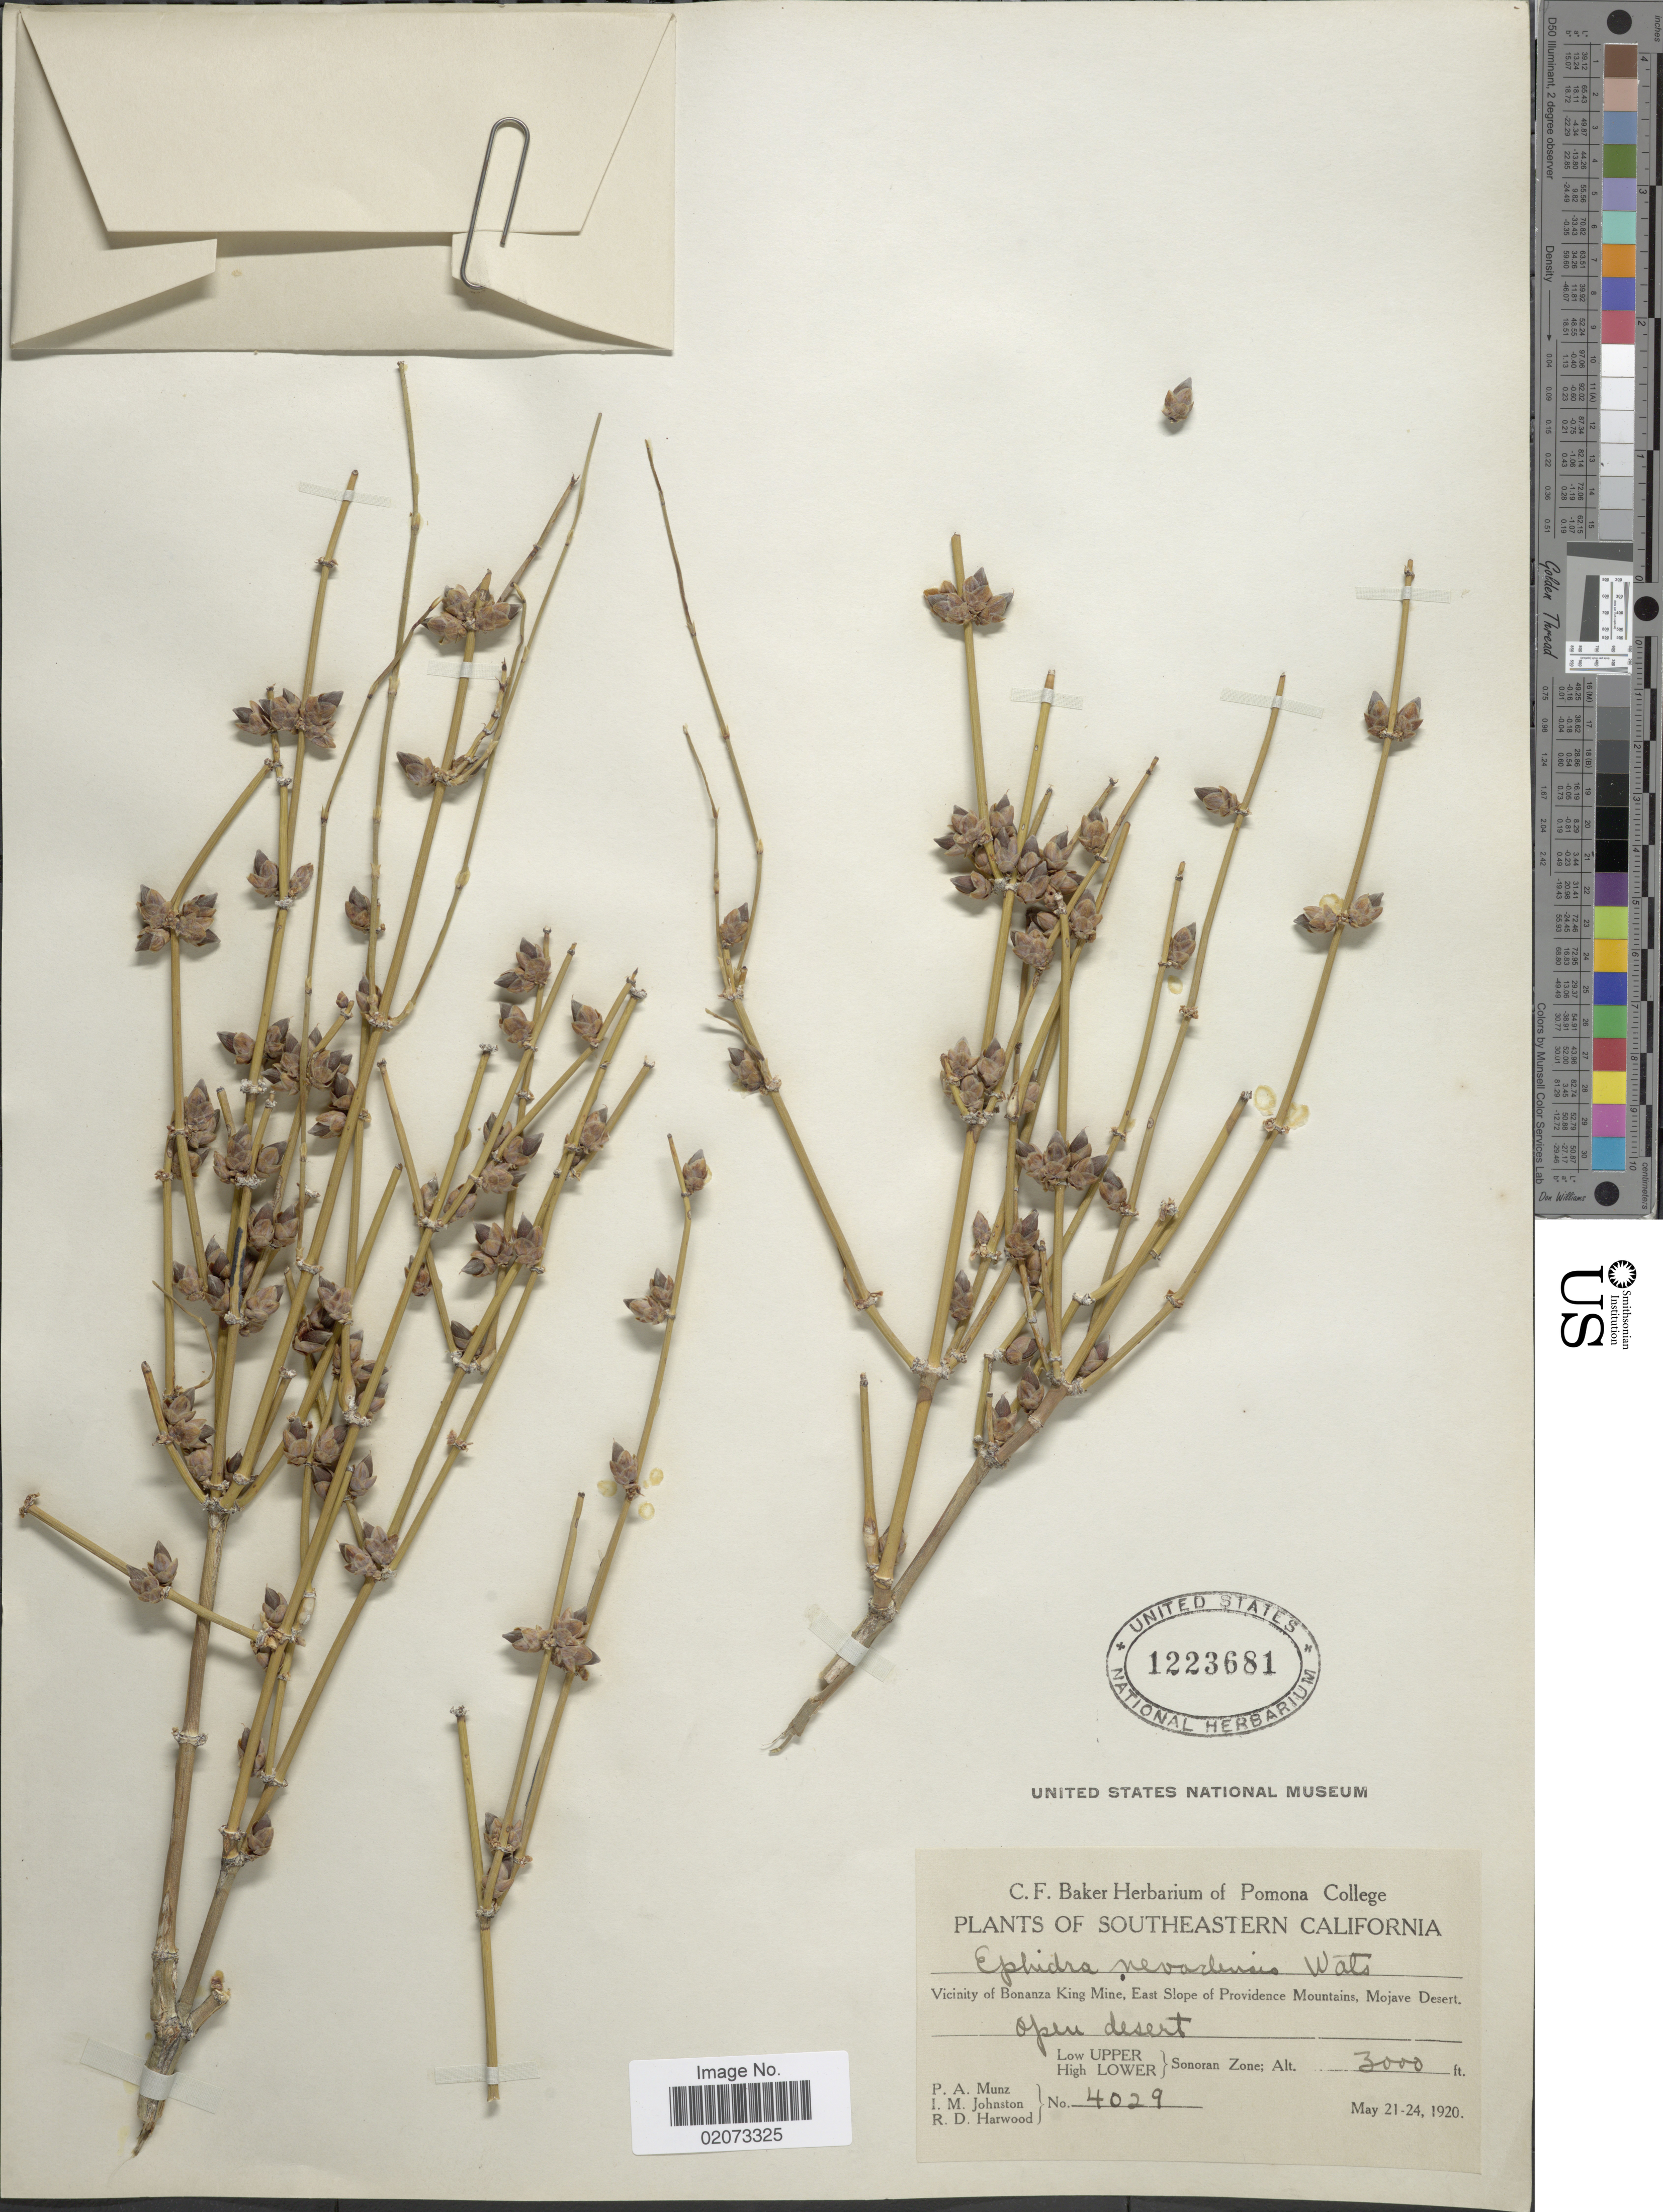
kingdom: Plantae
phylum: Tracheophyta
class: Gnetopsida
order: Ephedrales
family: Ephedraceae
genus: Ephedra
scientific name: Ephedra nevadensis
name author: S. Watson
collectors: P. A. Munz, I.M. Johnston & R. Harwood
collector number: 4029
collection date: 1920-05-21/1920-05-24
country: United States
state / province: California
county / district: San Bernardino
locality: Southern California. Vicinity of Bonanza King Mine, East Slope of Providence Mountains, Mojave Desert. Low Upper, High Lower Sonoran Zone.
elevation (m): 914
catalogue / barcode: US 1223681